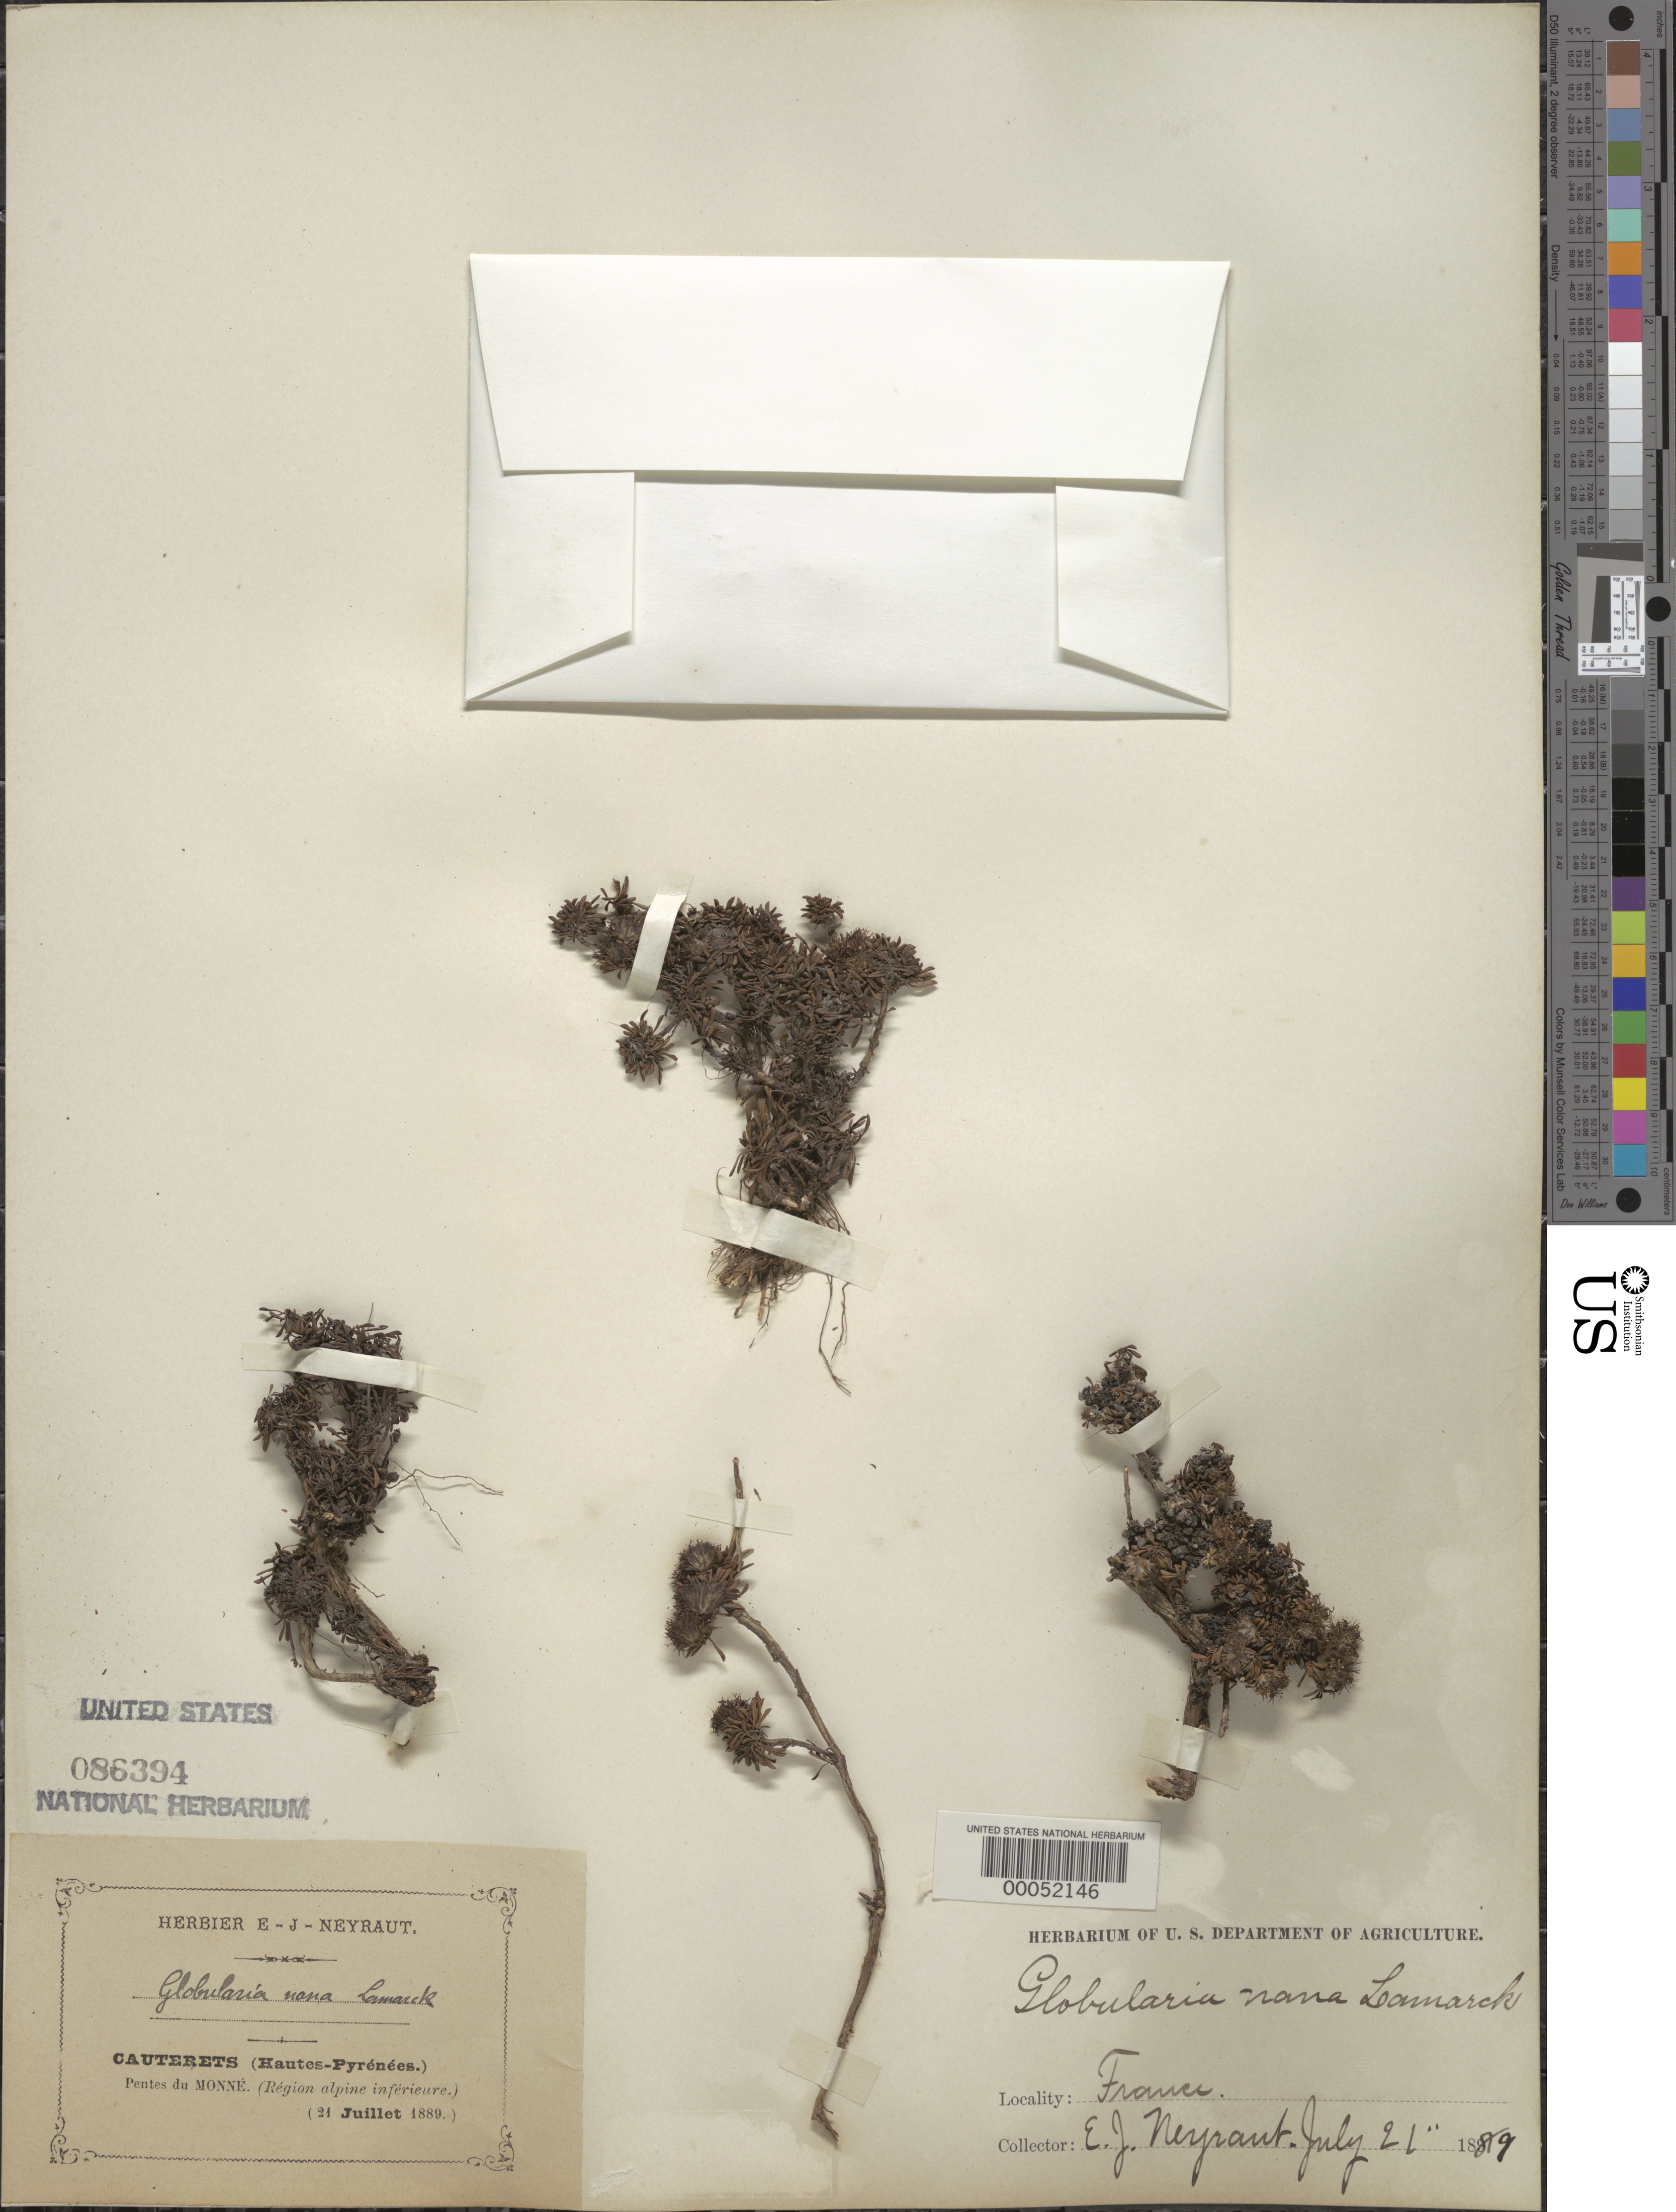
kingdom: Plantae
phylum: Tracheophyta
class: Magnoliopsida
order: Lamiales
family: Plantaginaceae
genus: Globularia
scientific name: Globularia nana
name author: Lam.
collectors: E. Neyraut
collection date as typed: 21 Jul 1889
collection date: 1889-07-21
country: France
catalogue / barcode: US 86394